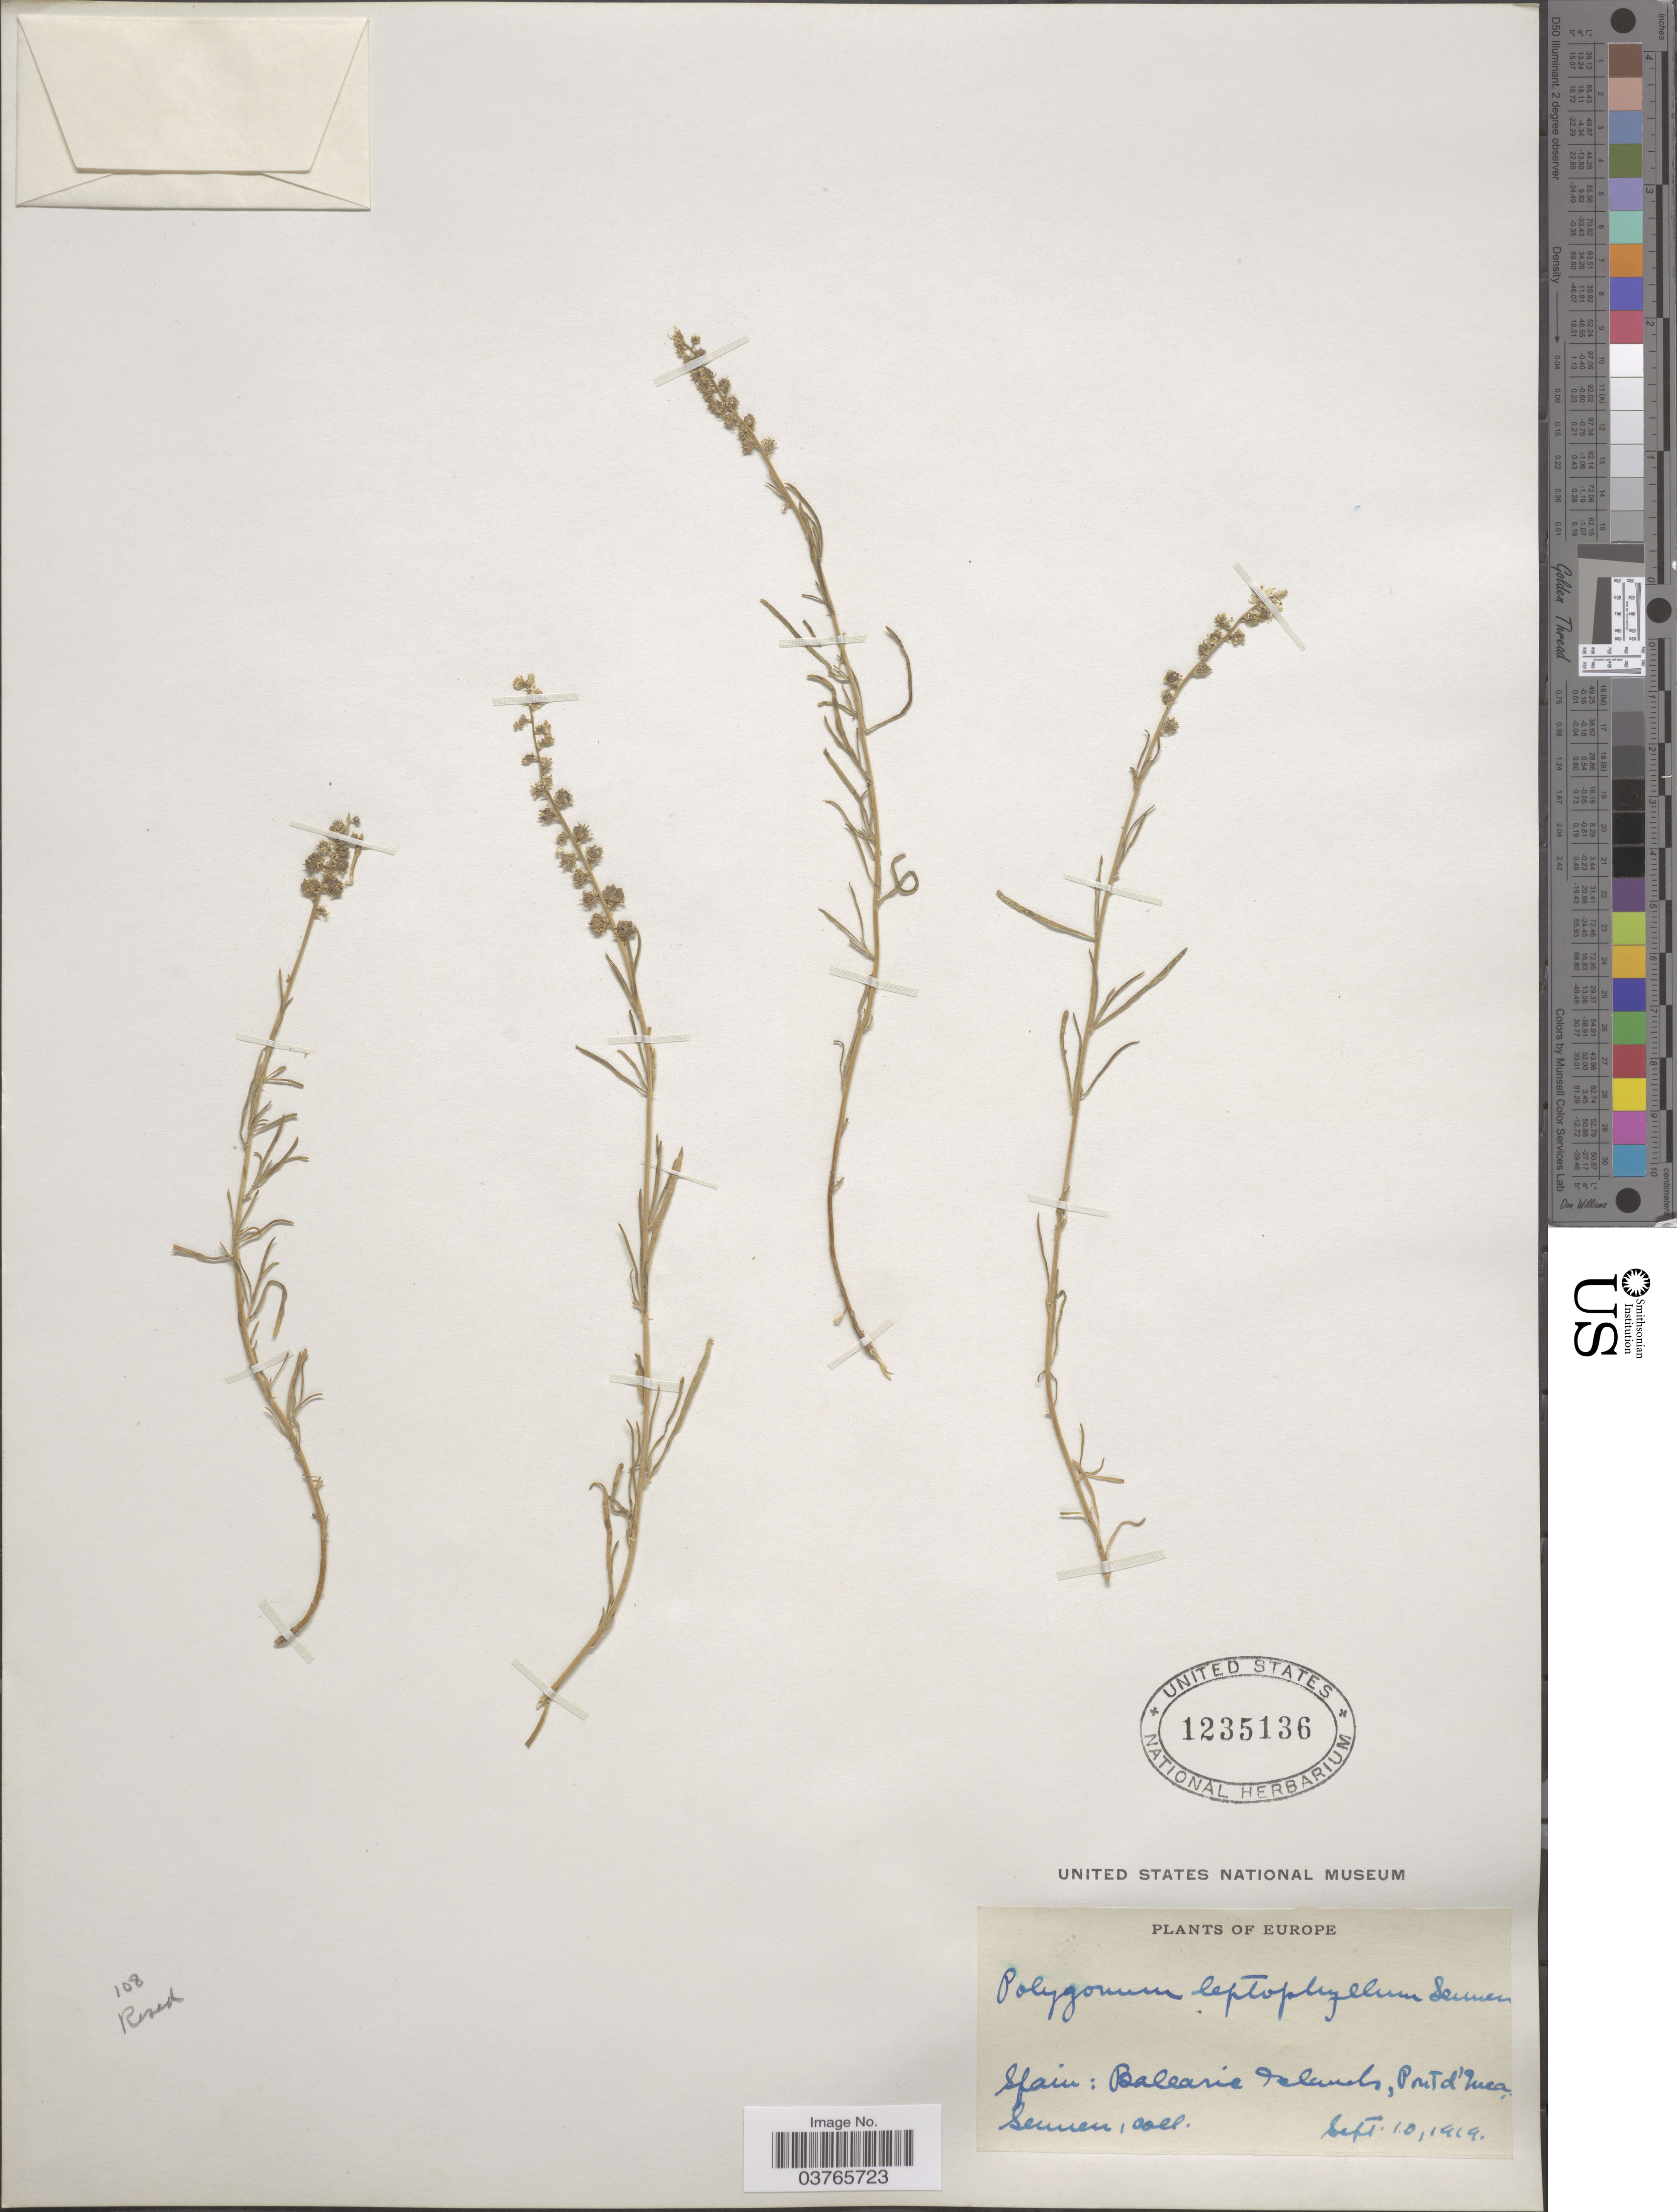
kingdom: Plantae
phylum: Tracheophyta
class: Magnoliopsida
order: Brassicales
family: Resedaceae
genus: Oligomeris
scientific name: Oligomeris sp.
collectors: E. Sennen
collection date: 1919-09-10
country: Spain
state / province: Islas Baleares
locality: Balearic Islands, Port d'Inca.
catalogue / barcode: US 1235136